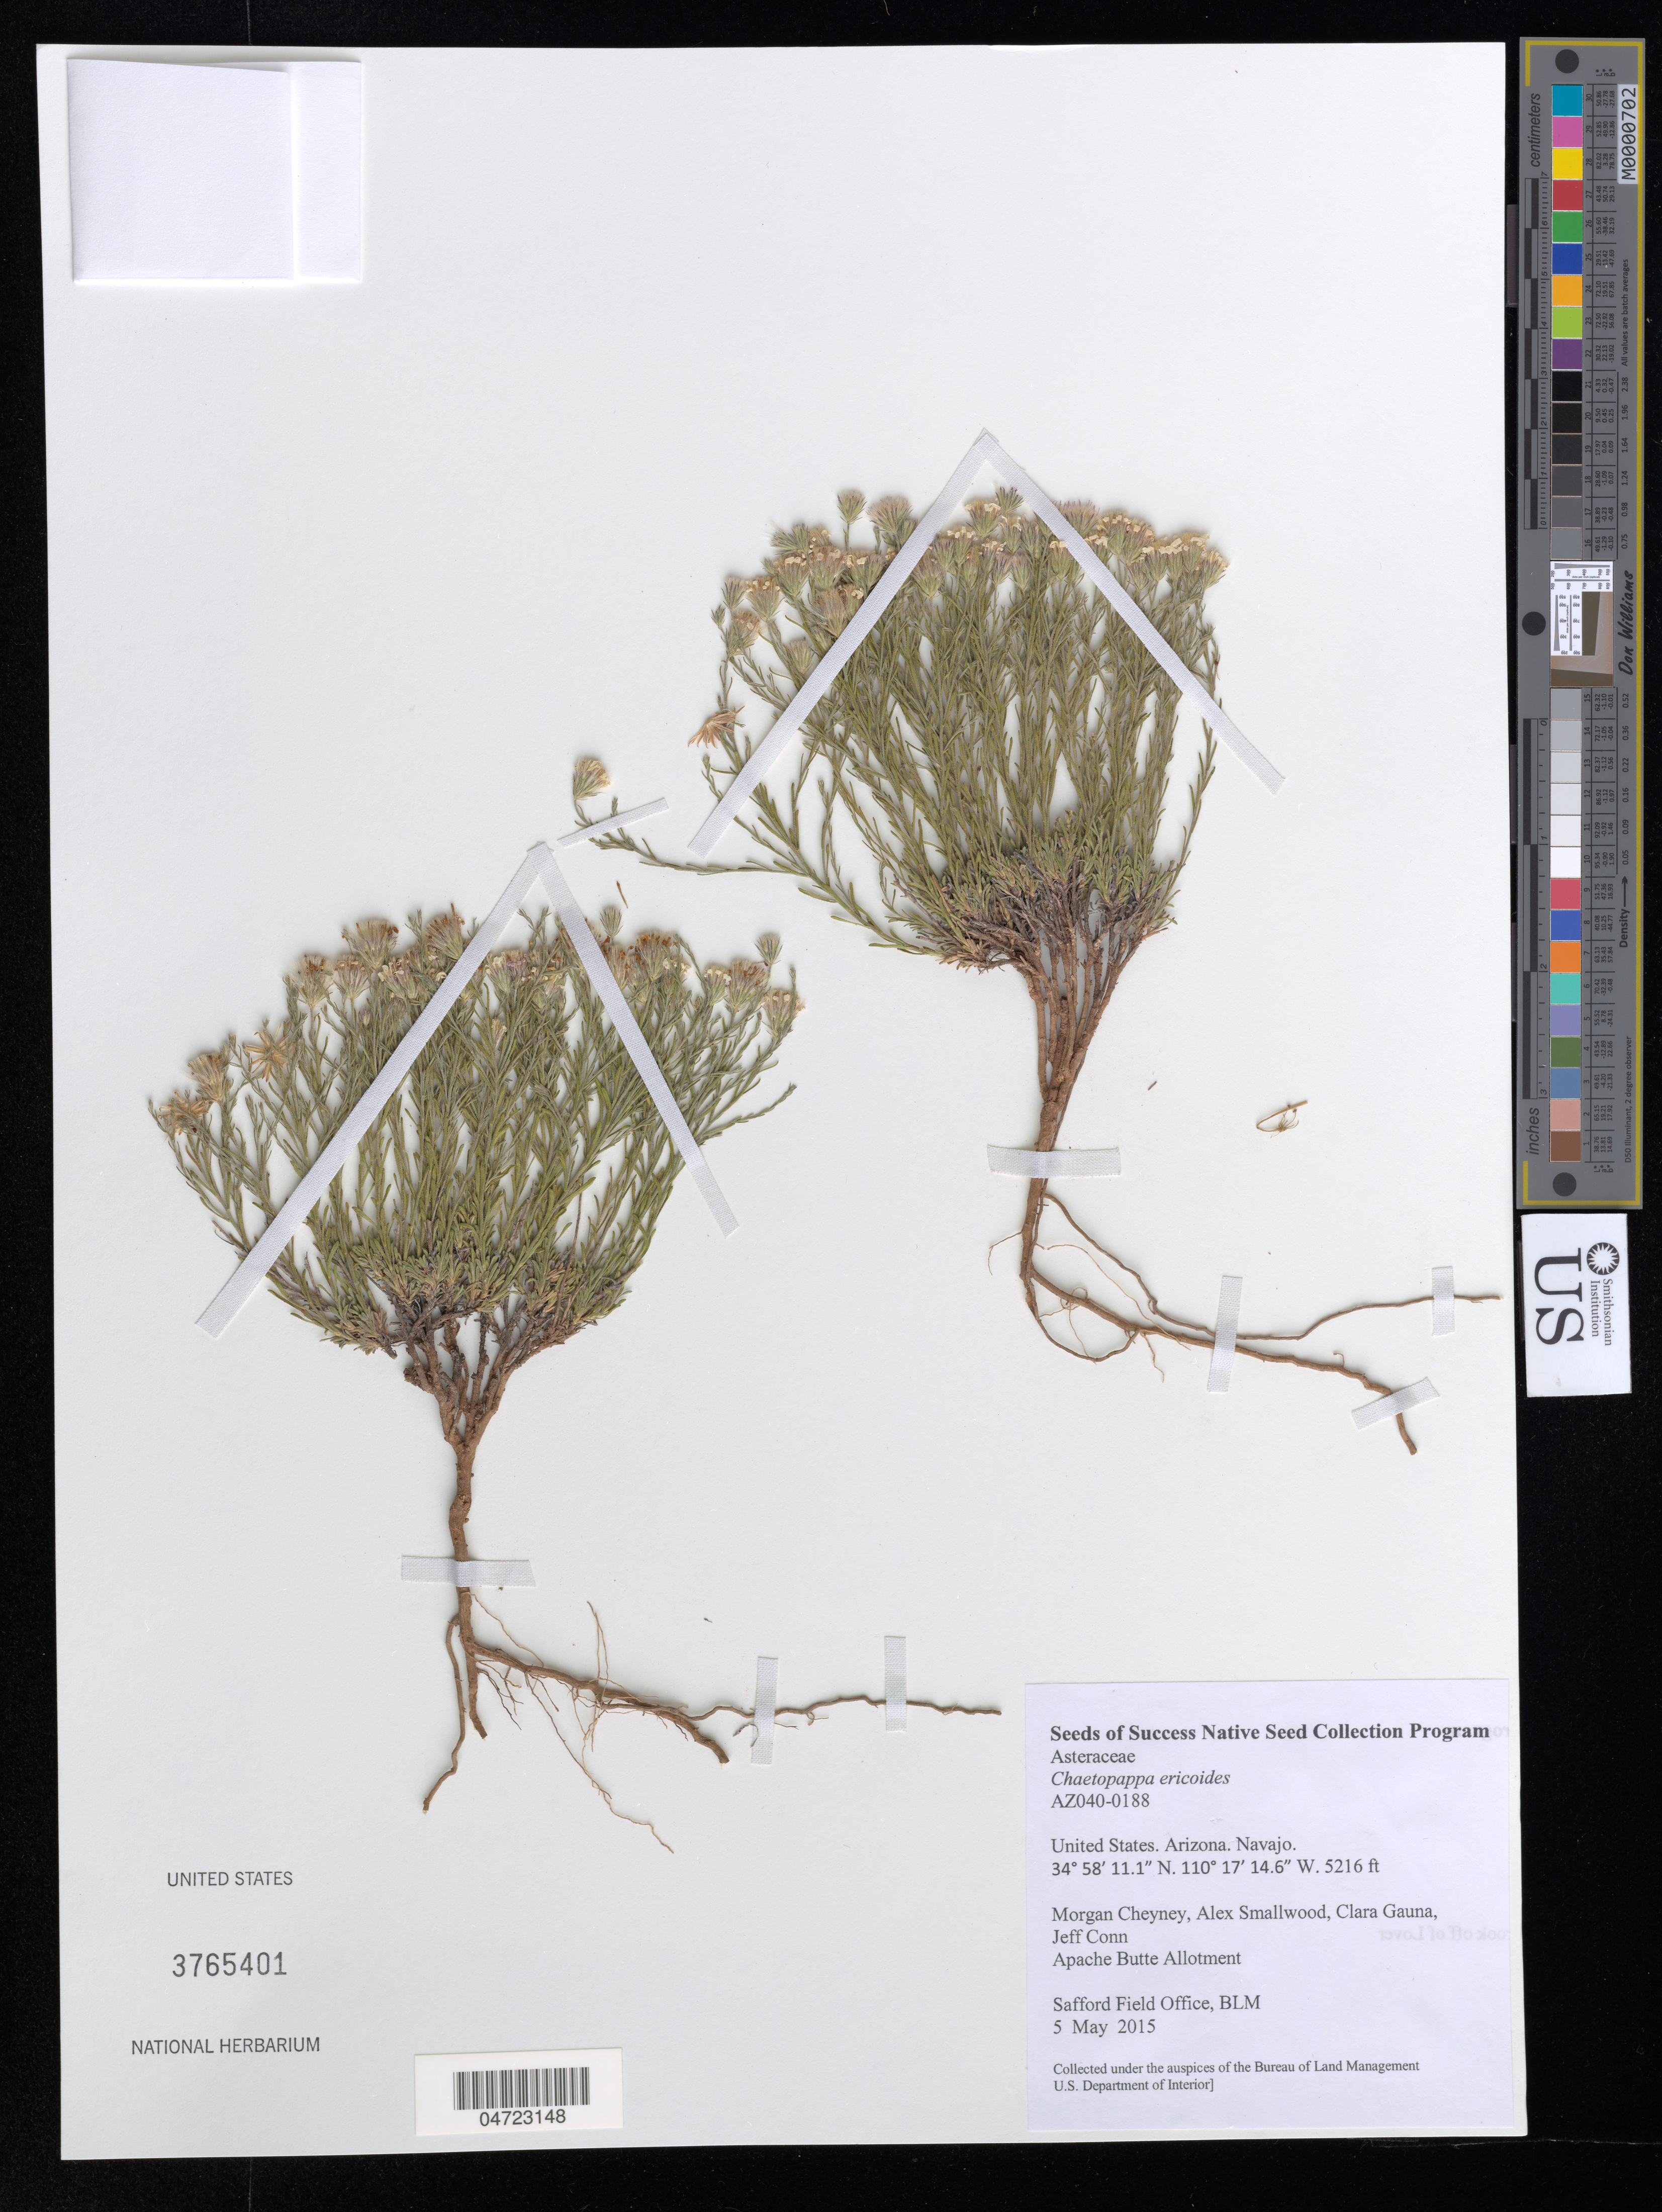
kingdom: Plantae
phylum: Tracheophyta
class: Magnoliopsida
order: Asterales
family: Asteraceae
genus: Chaetopappa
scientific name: Chaetopappa ericoides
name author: (Torr.) G.L. Nesom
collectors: M. Cheyney, A. Smallwood, C. Gauna & J. Conn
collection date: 2015-05-05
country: United States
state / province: Arizona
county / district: Navajo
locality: Navajo.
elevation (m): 1590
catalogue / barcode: US 3765401